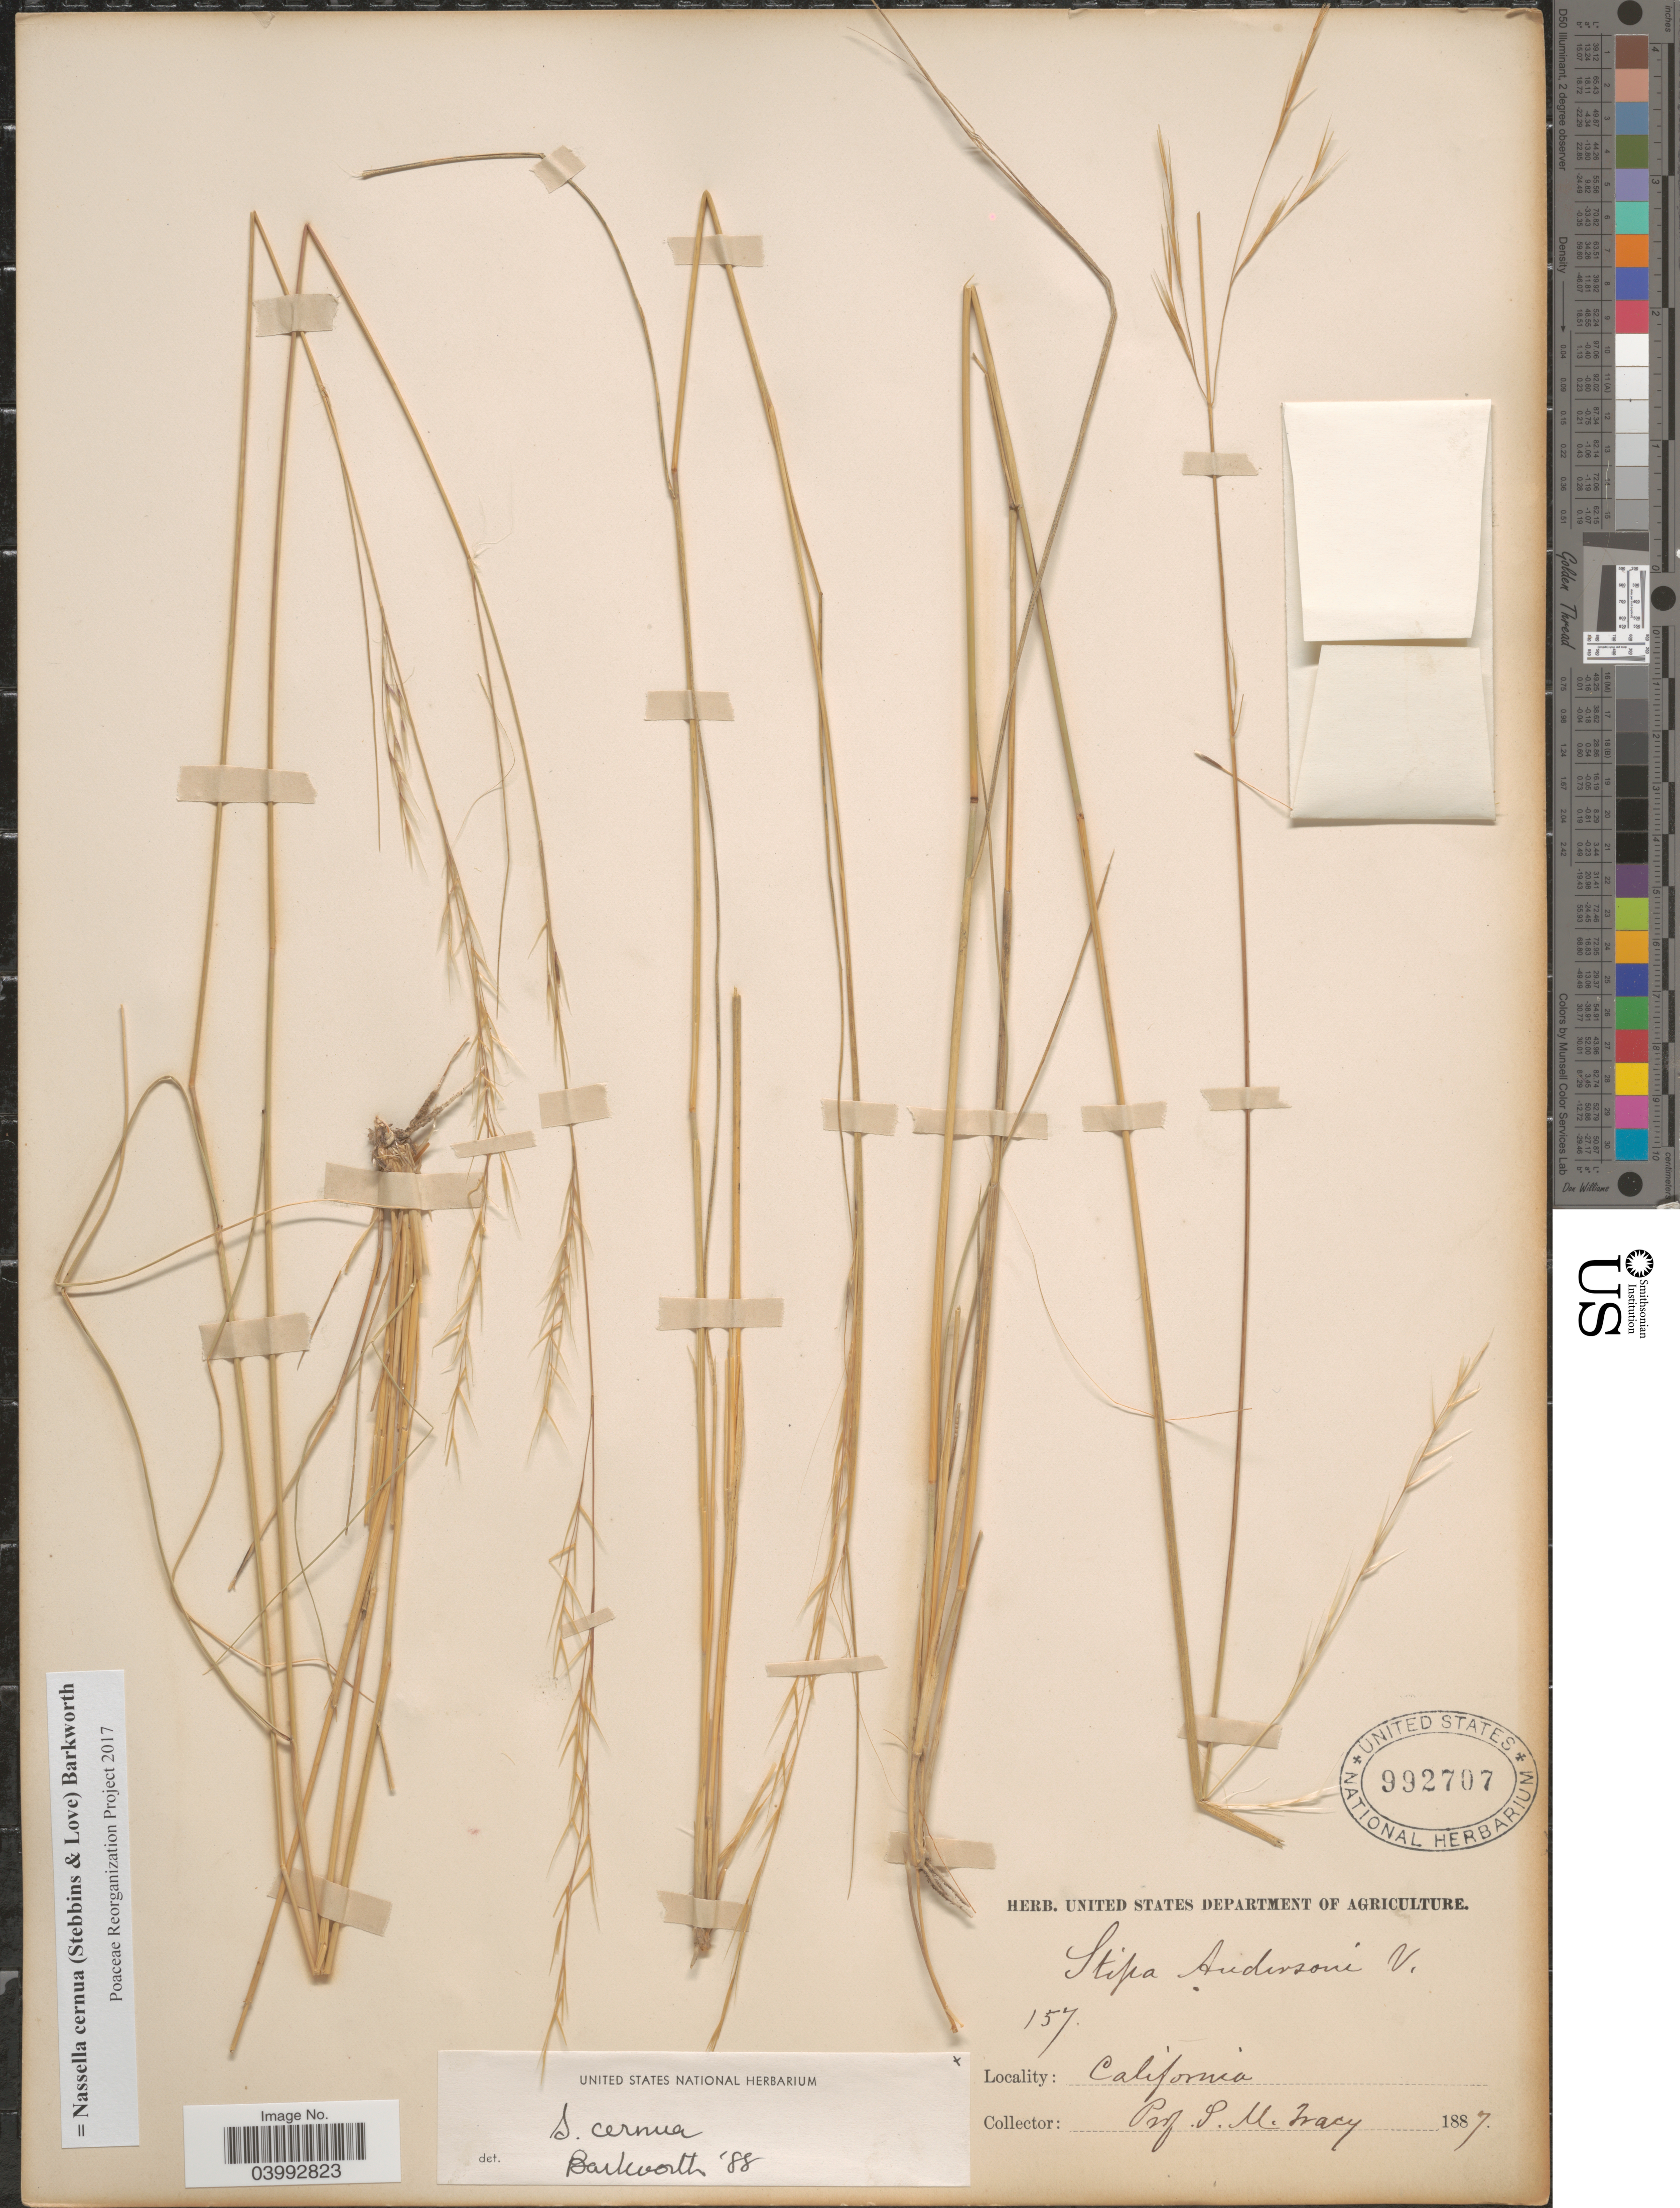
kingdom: Plantae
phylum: Tracheophyta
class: Liliopsida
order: Poales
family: Poaceae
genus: Nassella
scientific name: Nassella cernua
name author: (Stebbins & Love) Barkworth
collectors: S. M. Tracy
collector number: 157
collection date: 1887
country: United States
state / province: California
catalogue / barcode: US 992707